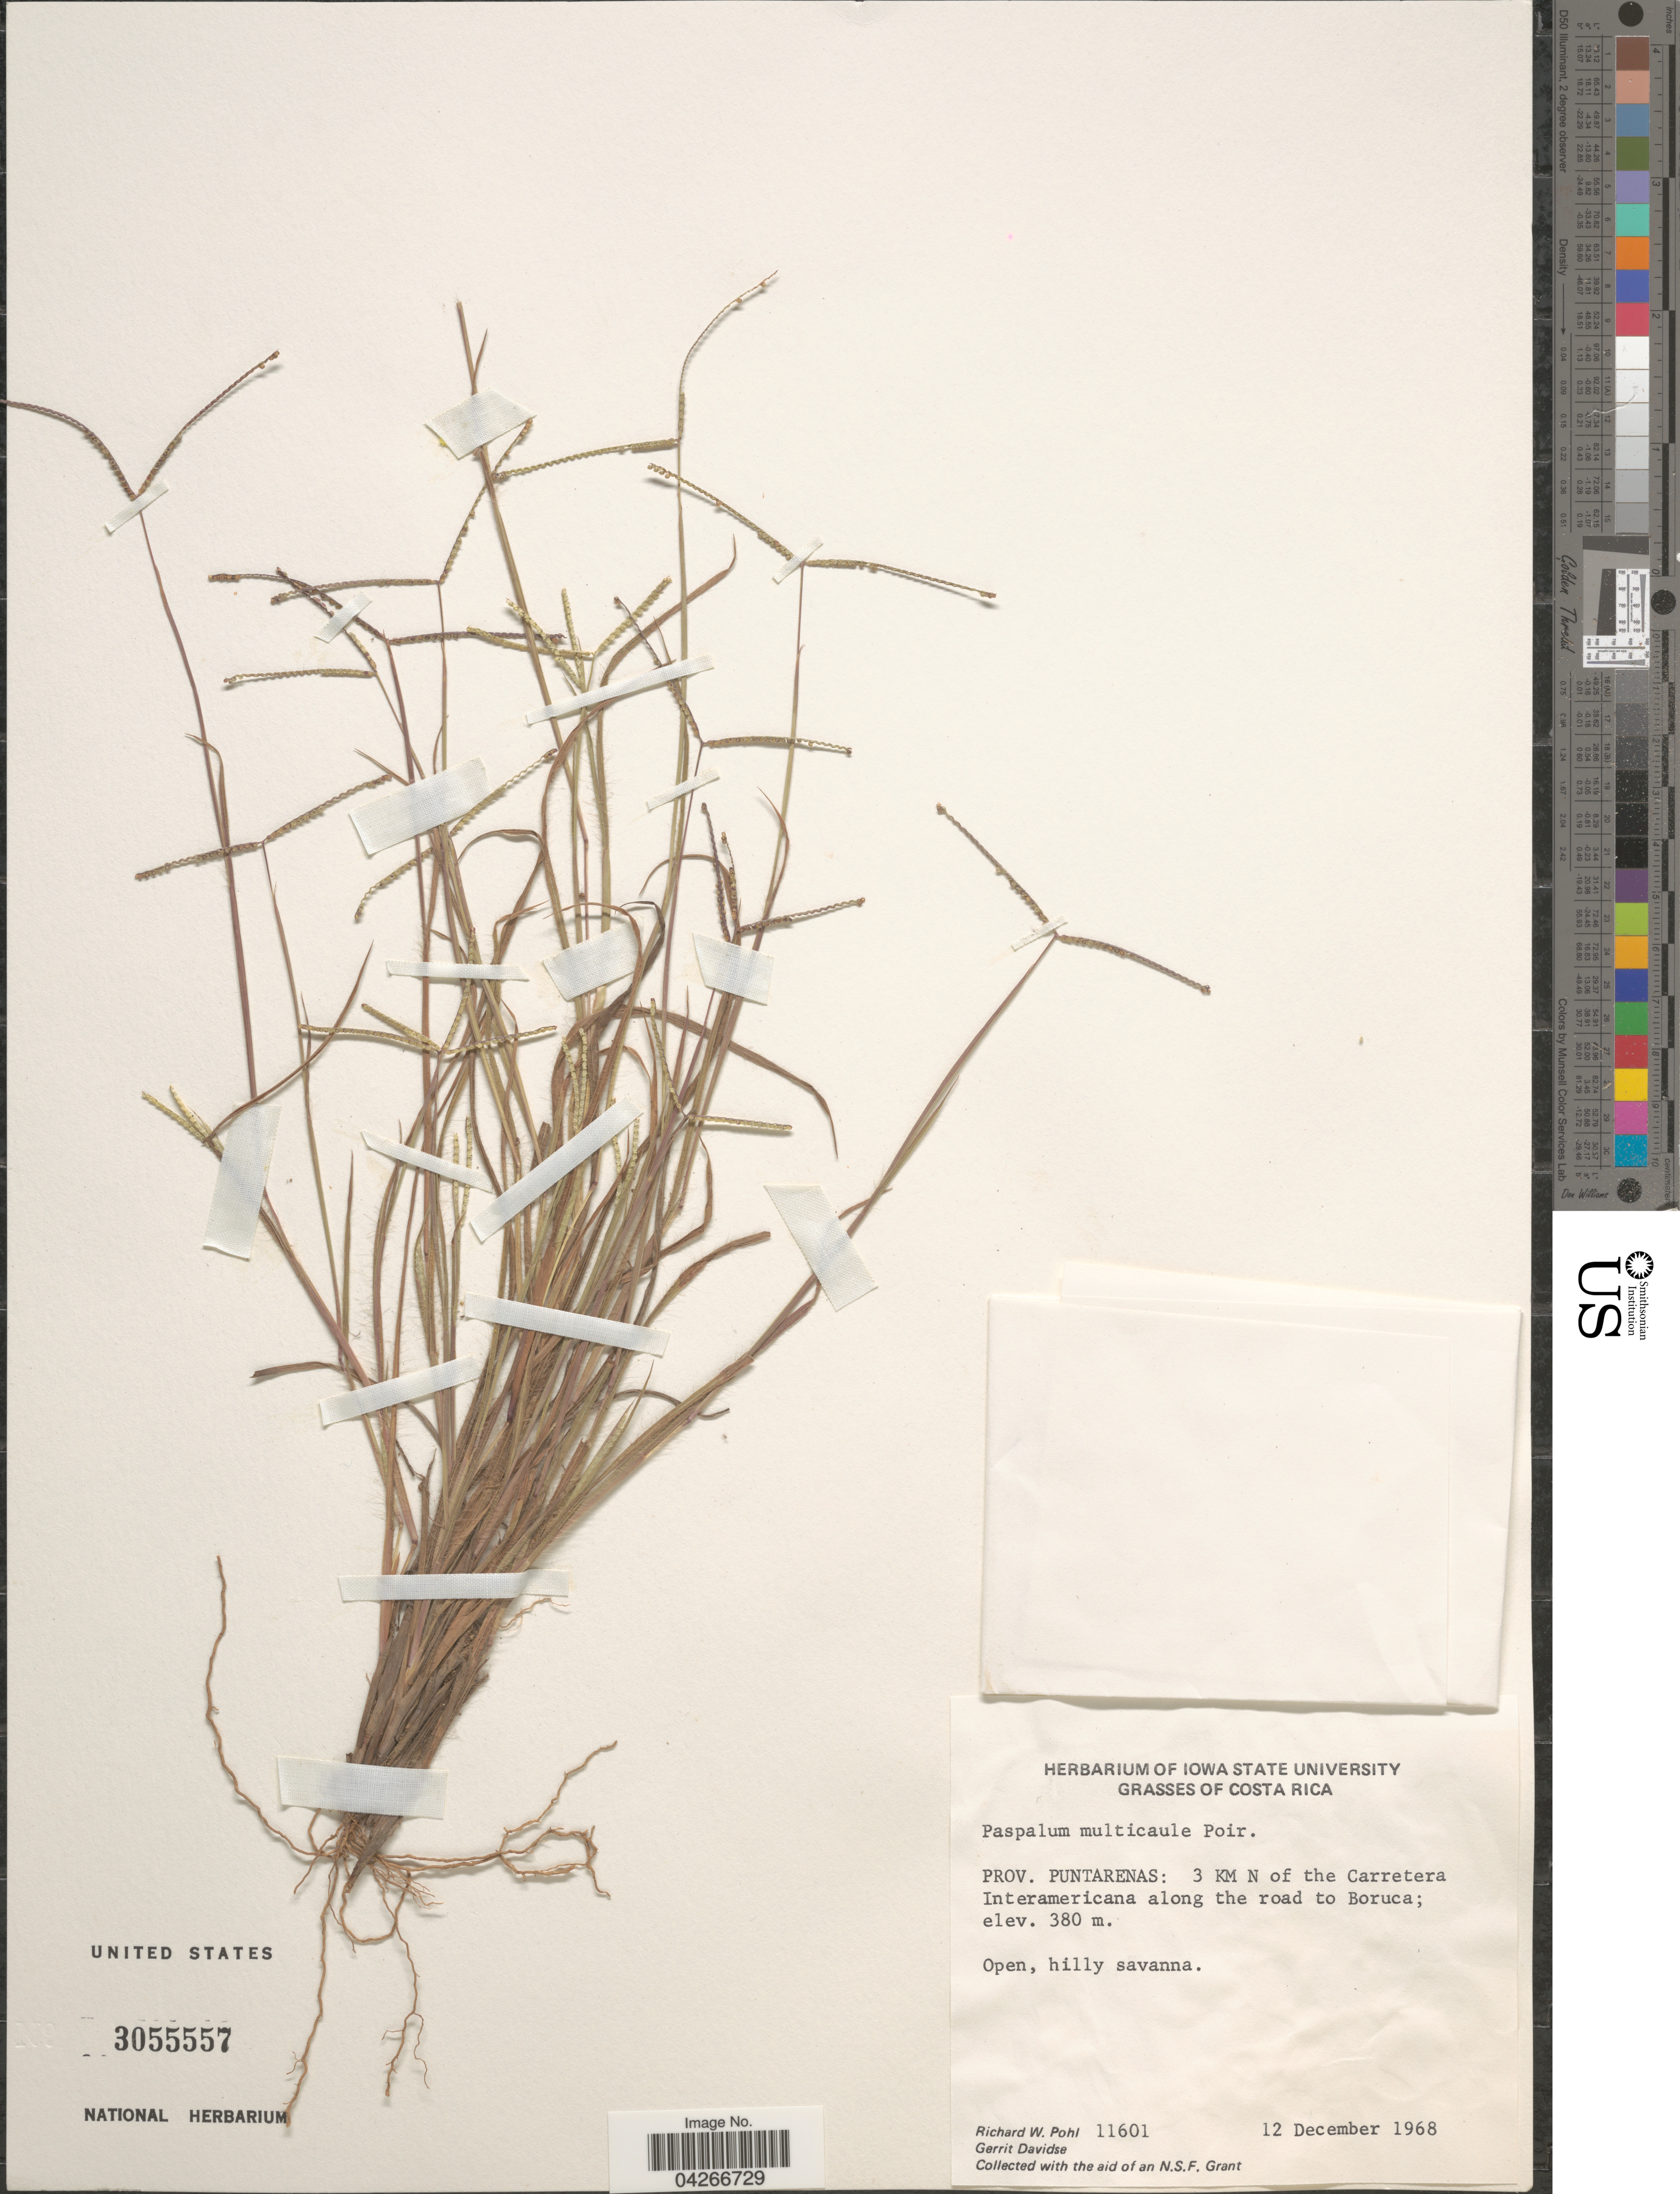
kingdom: Plantae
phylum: Tracheophyta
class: Liliopsida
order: Poales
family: Poaceae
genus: Paspalum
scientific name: Paspalum multicaule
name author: Poir. in Lam.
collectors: R. W. Pohl & G. Davidse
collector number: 11601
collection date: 1968-12-12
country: Costa Rica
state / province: Puntarenas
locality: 3 KM N of the Carretera Interamericana along the road to Boruca.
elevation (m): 380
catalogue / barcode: US 3055557